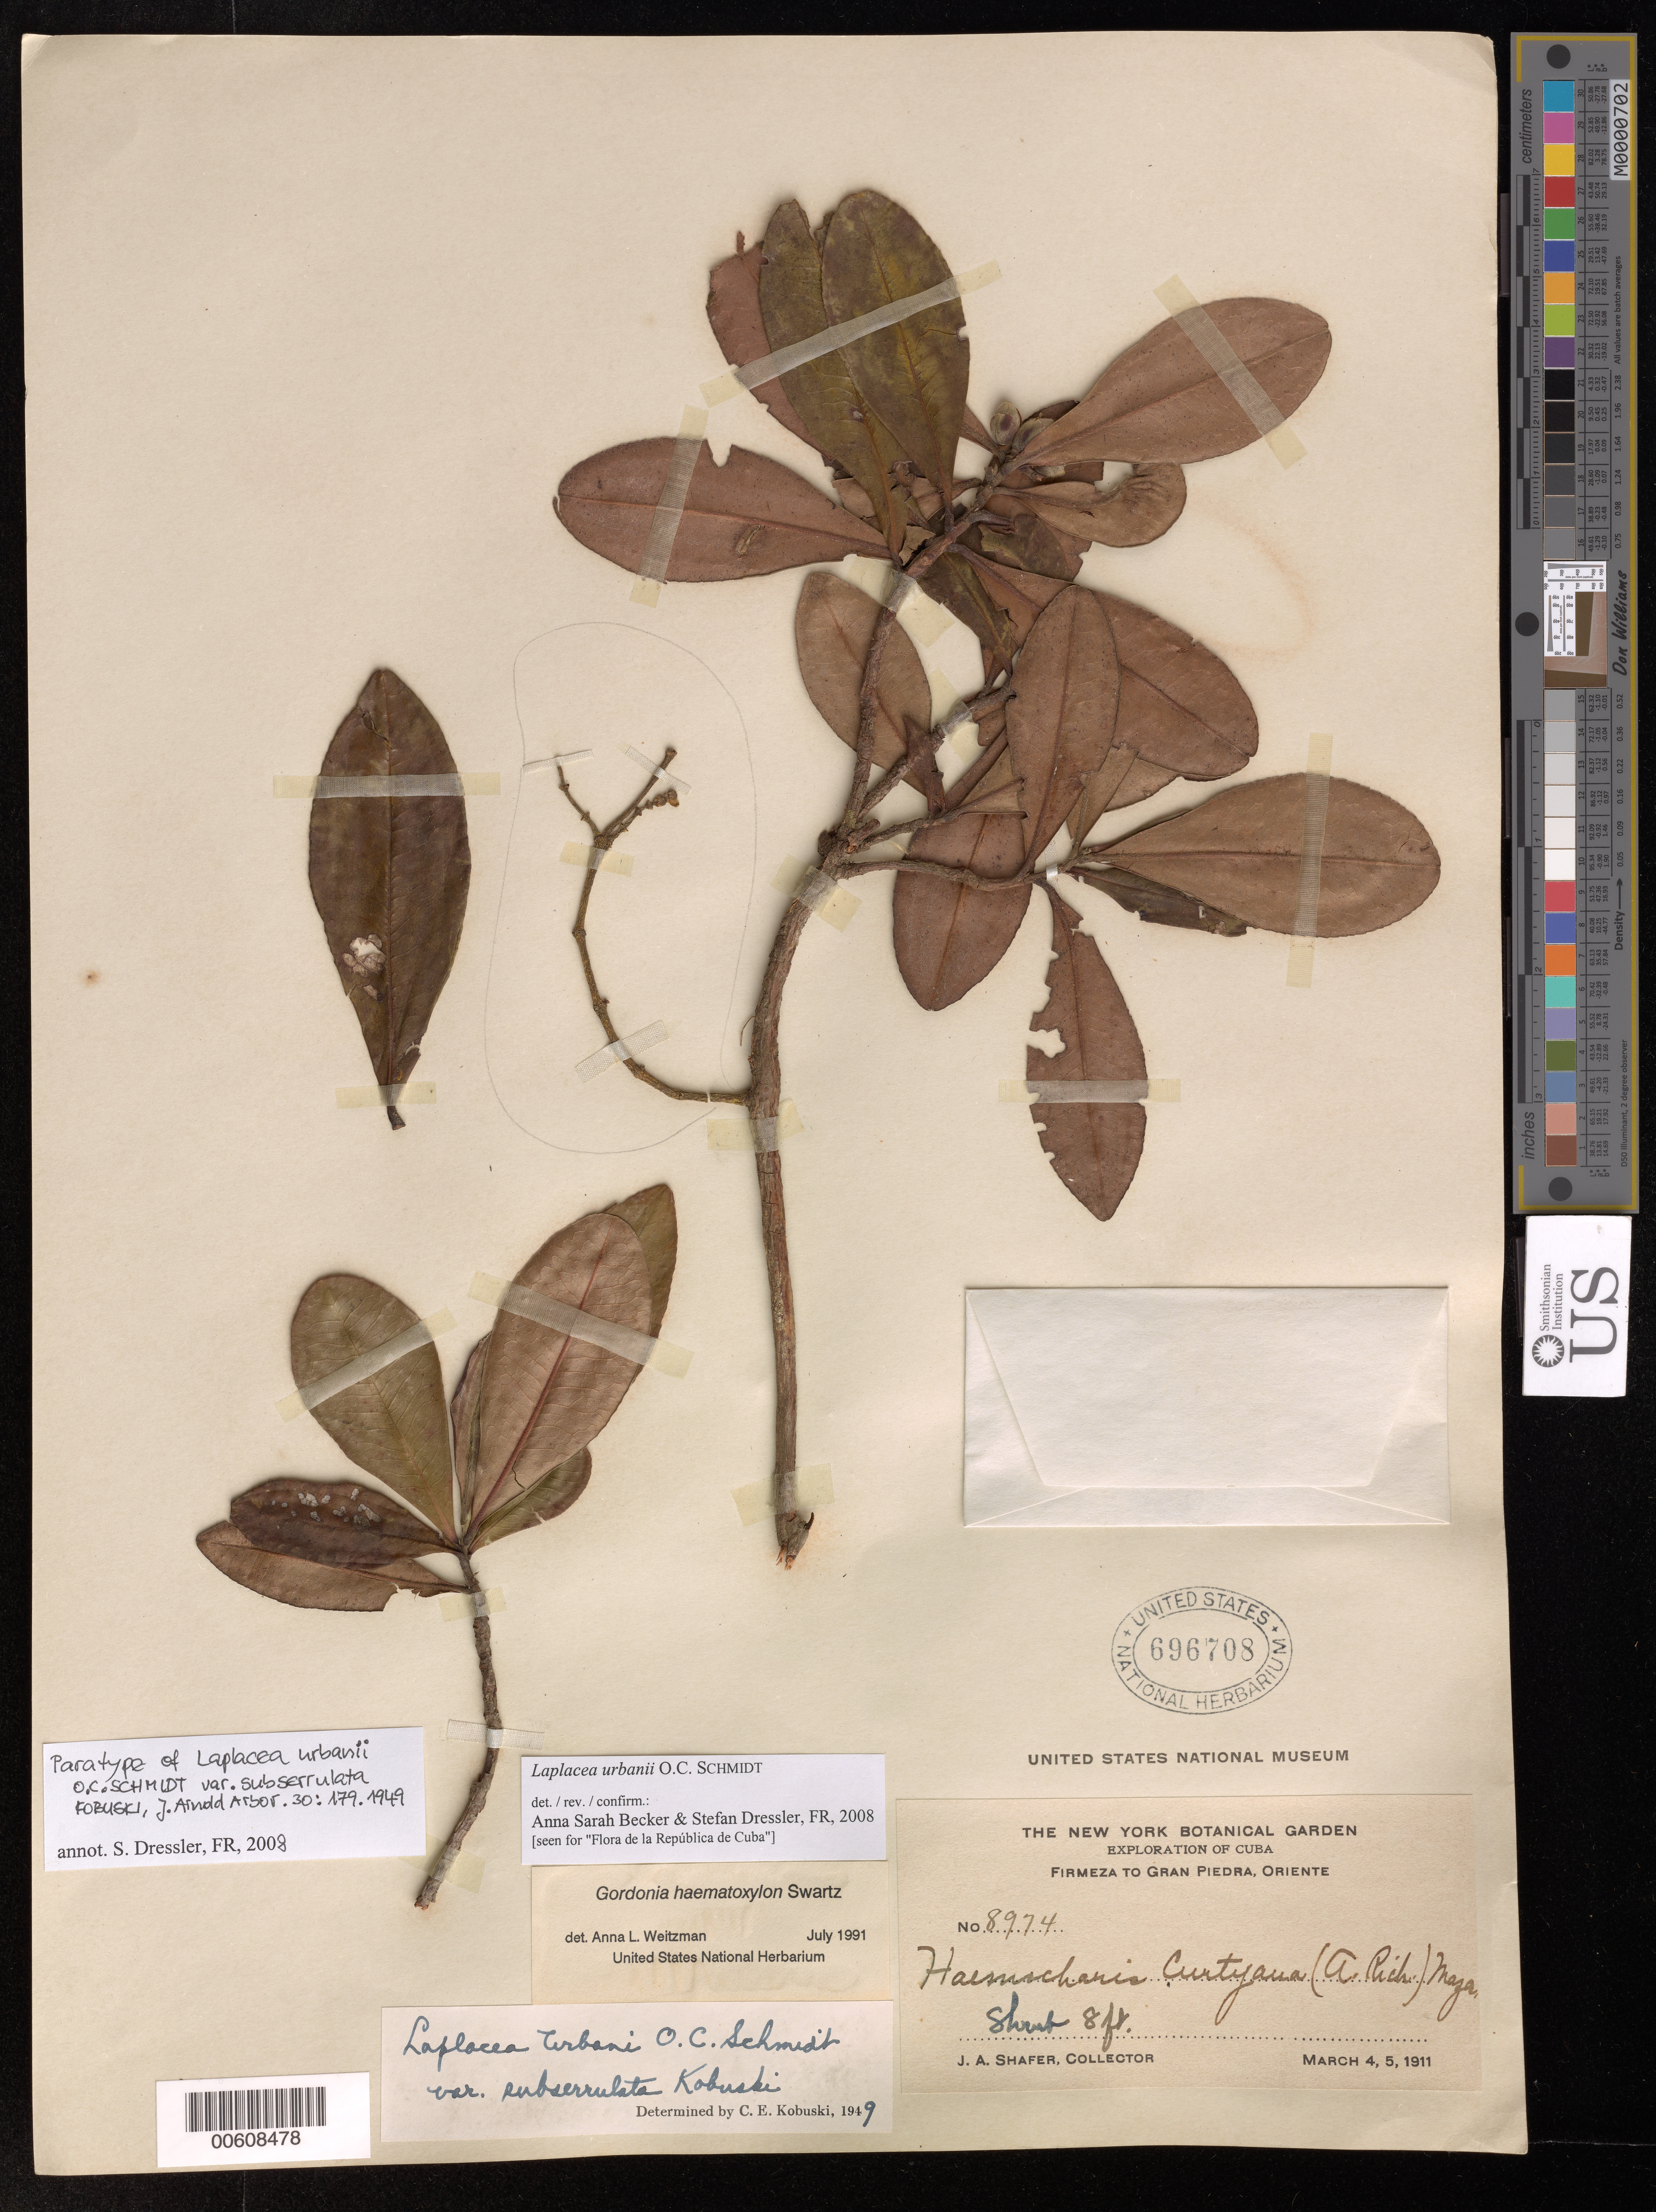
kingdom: Plantae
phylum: Tracheophyta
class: Magnoliopsida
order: Ericales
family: Theaceae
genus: Laplacea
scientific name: Laplacea urbani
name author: O.C. Schmidt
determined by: Becker, Anna S.; Dressler, S.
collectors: J. A. Shafer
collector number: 8974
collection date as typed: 3 Mar 1911 to 5 Mar 1911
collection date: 1911-03-03/1911-03-05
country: Cuba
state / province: Oriente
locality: Firmeza to Gran Piedra.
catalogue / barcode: US 696708